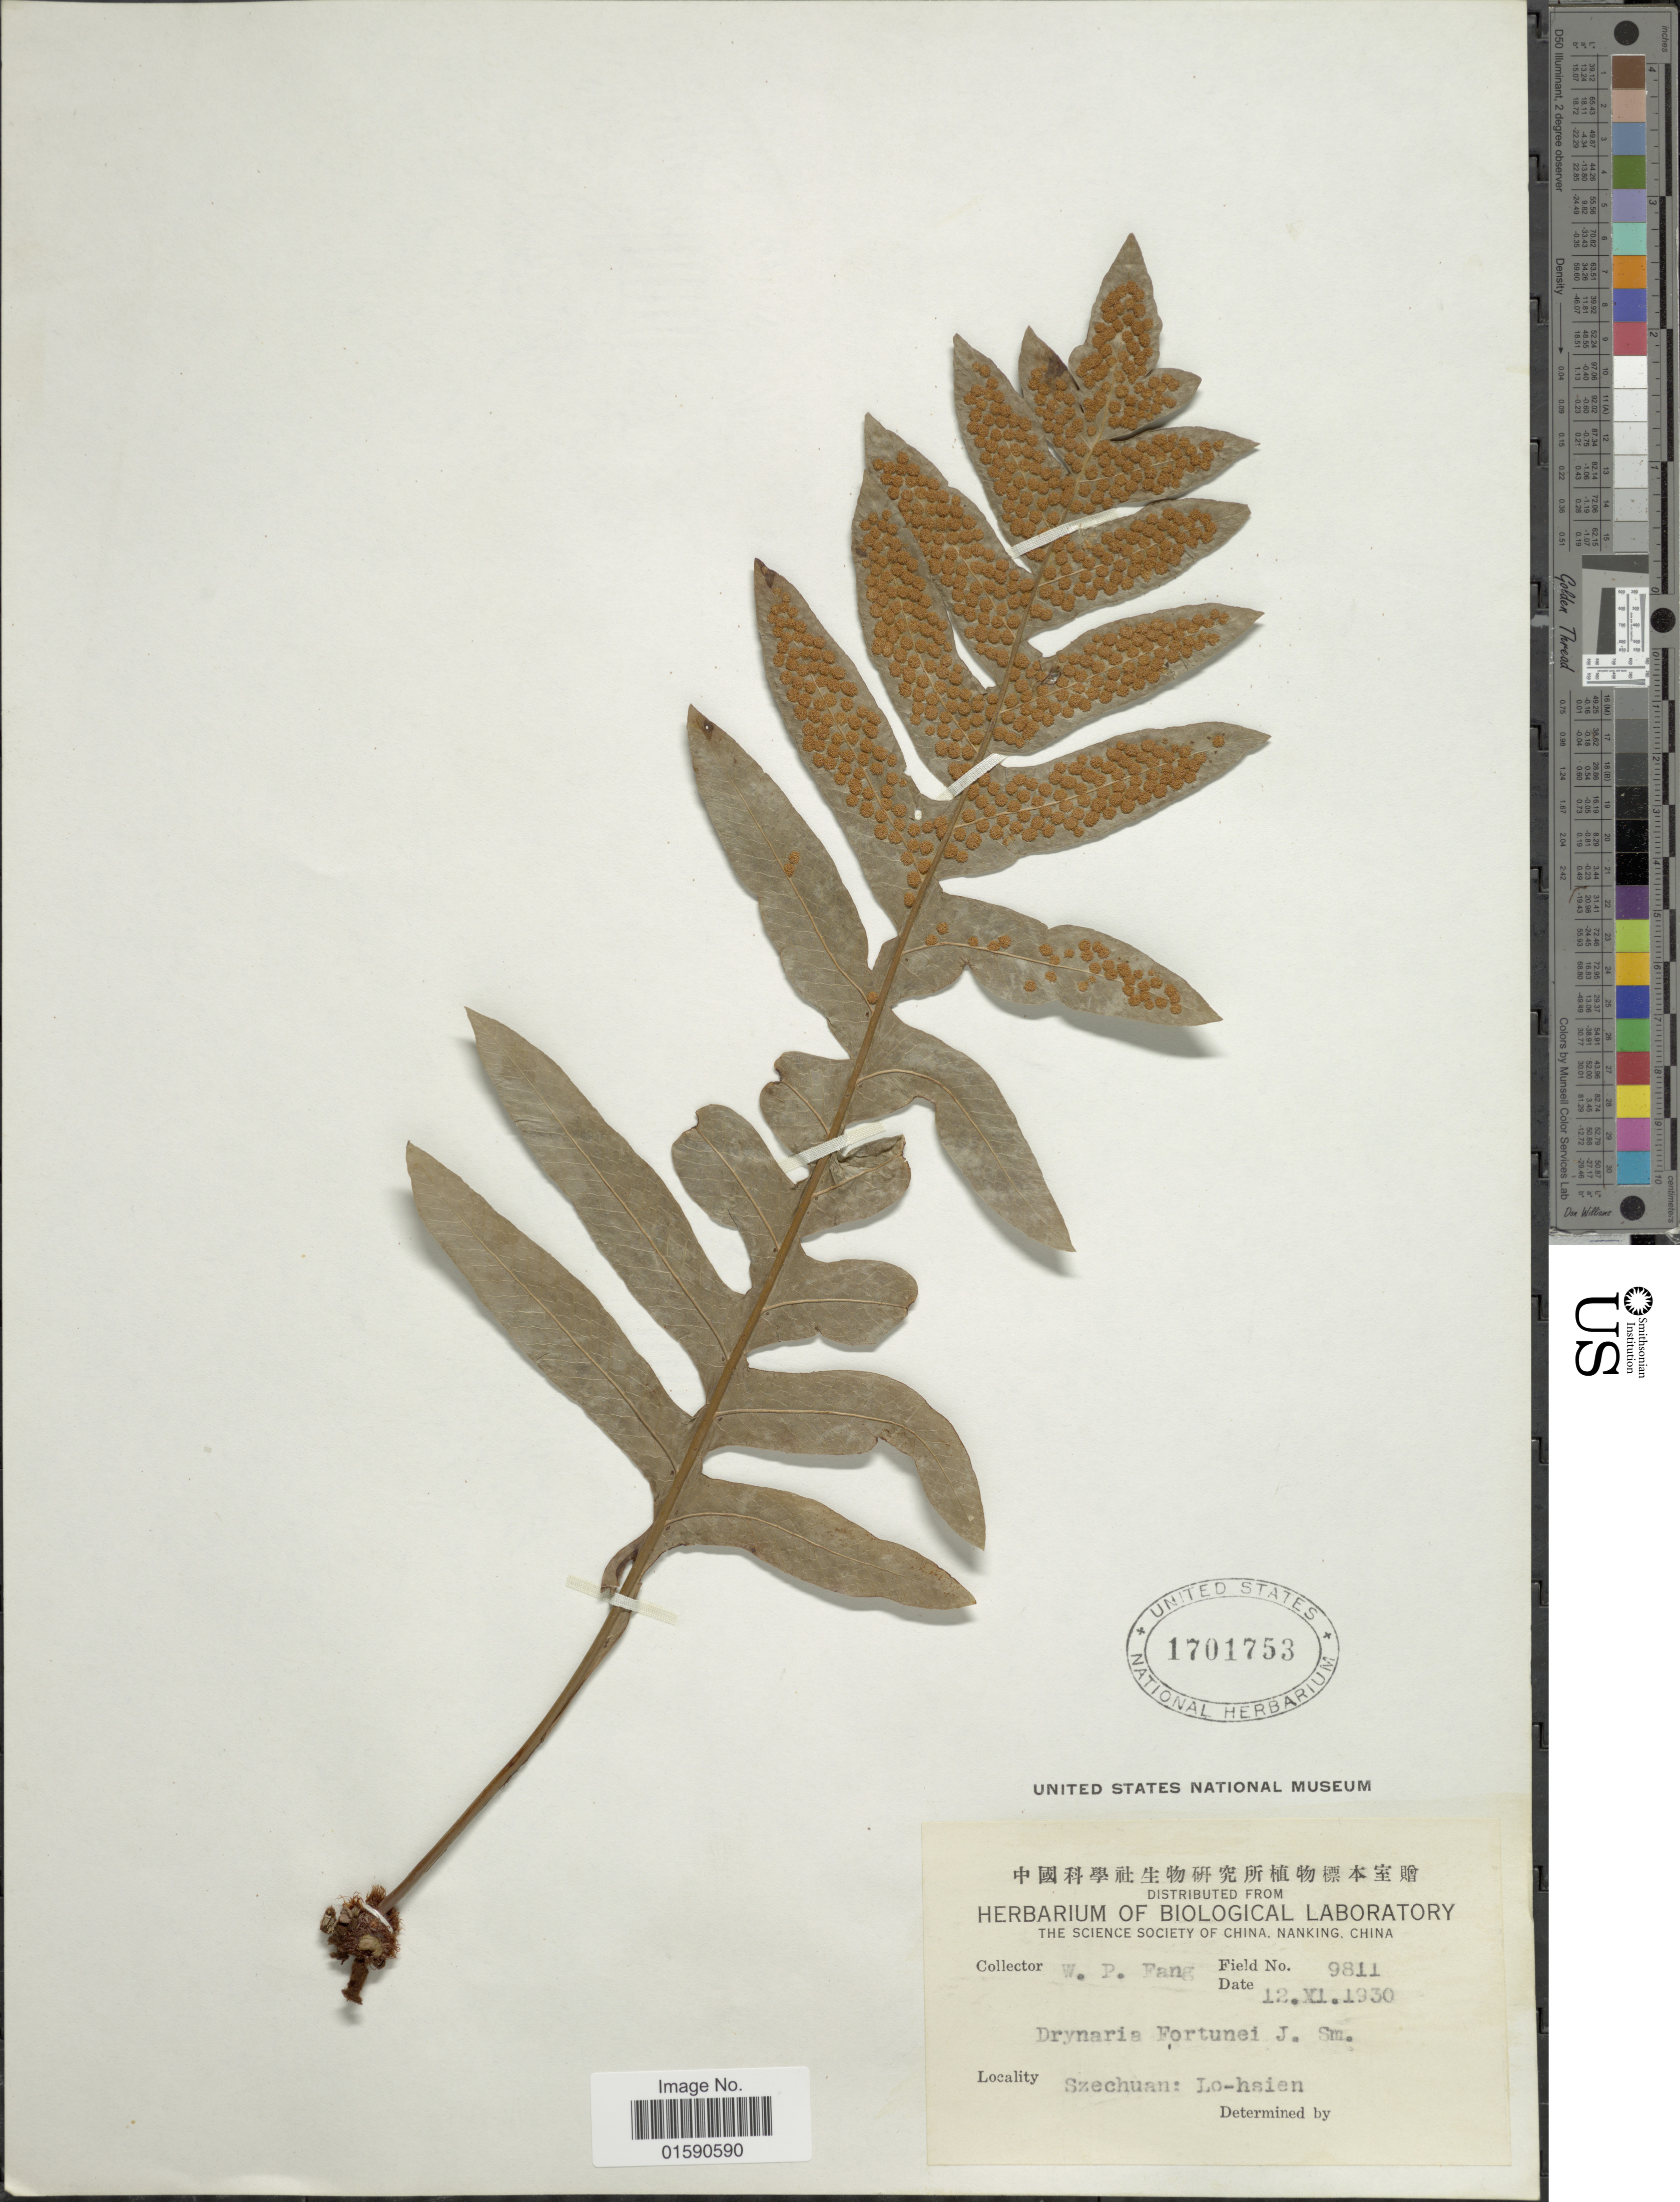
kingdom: Plantae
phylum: Tracheophyta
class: Polypodiopsida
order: Polypodiales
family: Polypodiaceae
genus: Drynaria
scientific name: Drynaria fortunei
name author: (Kunze ex Mett.) J. Sm.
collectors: W. P. Fang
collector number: Field 9811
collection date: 1930-11-12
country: China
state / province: Sichuan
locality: Szechuan: Lo-Hsien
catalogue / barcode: US 1701753